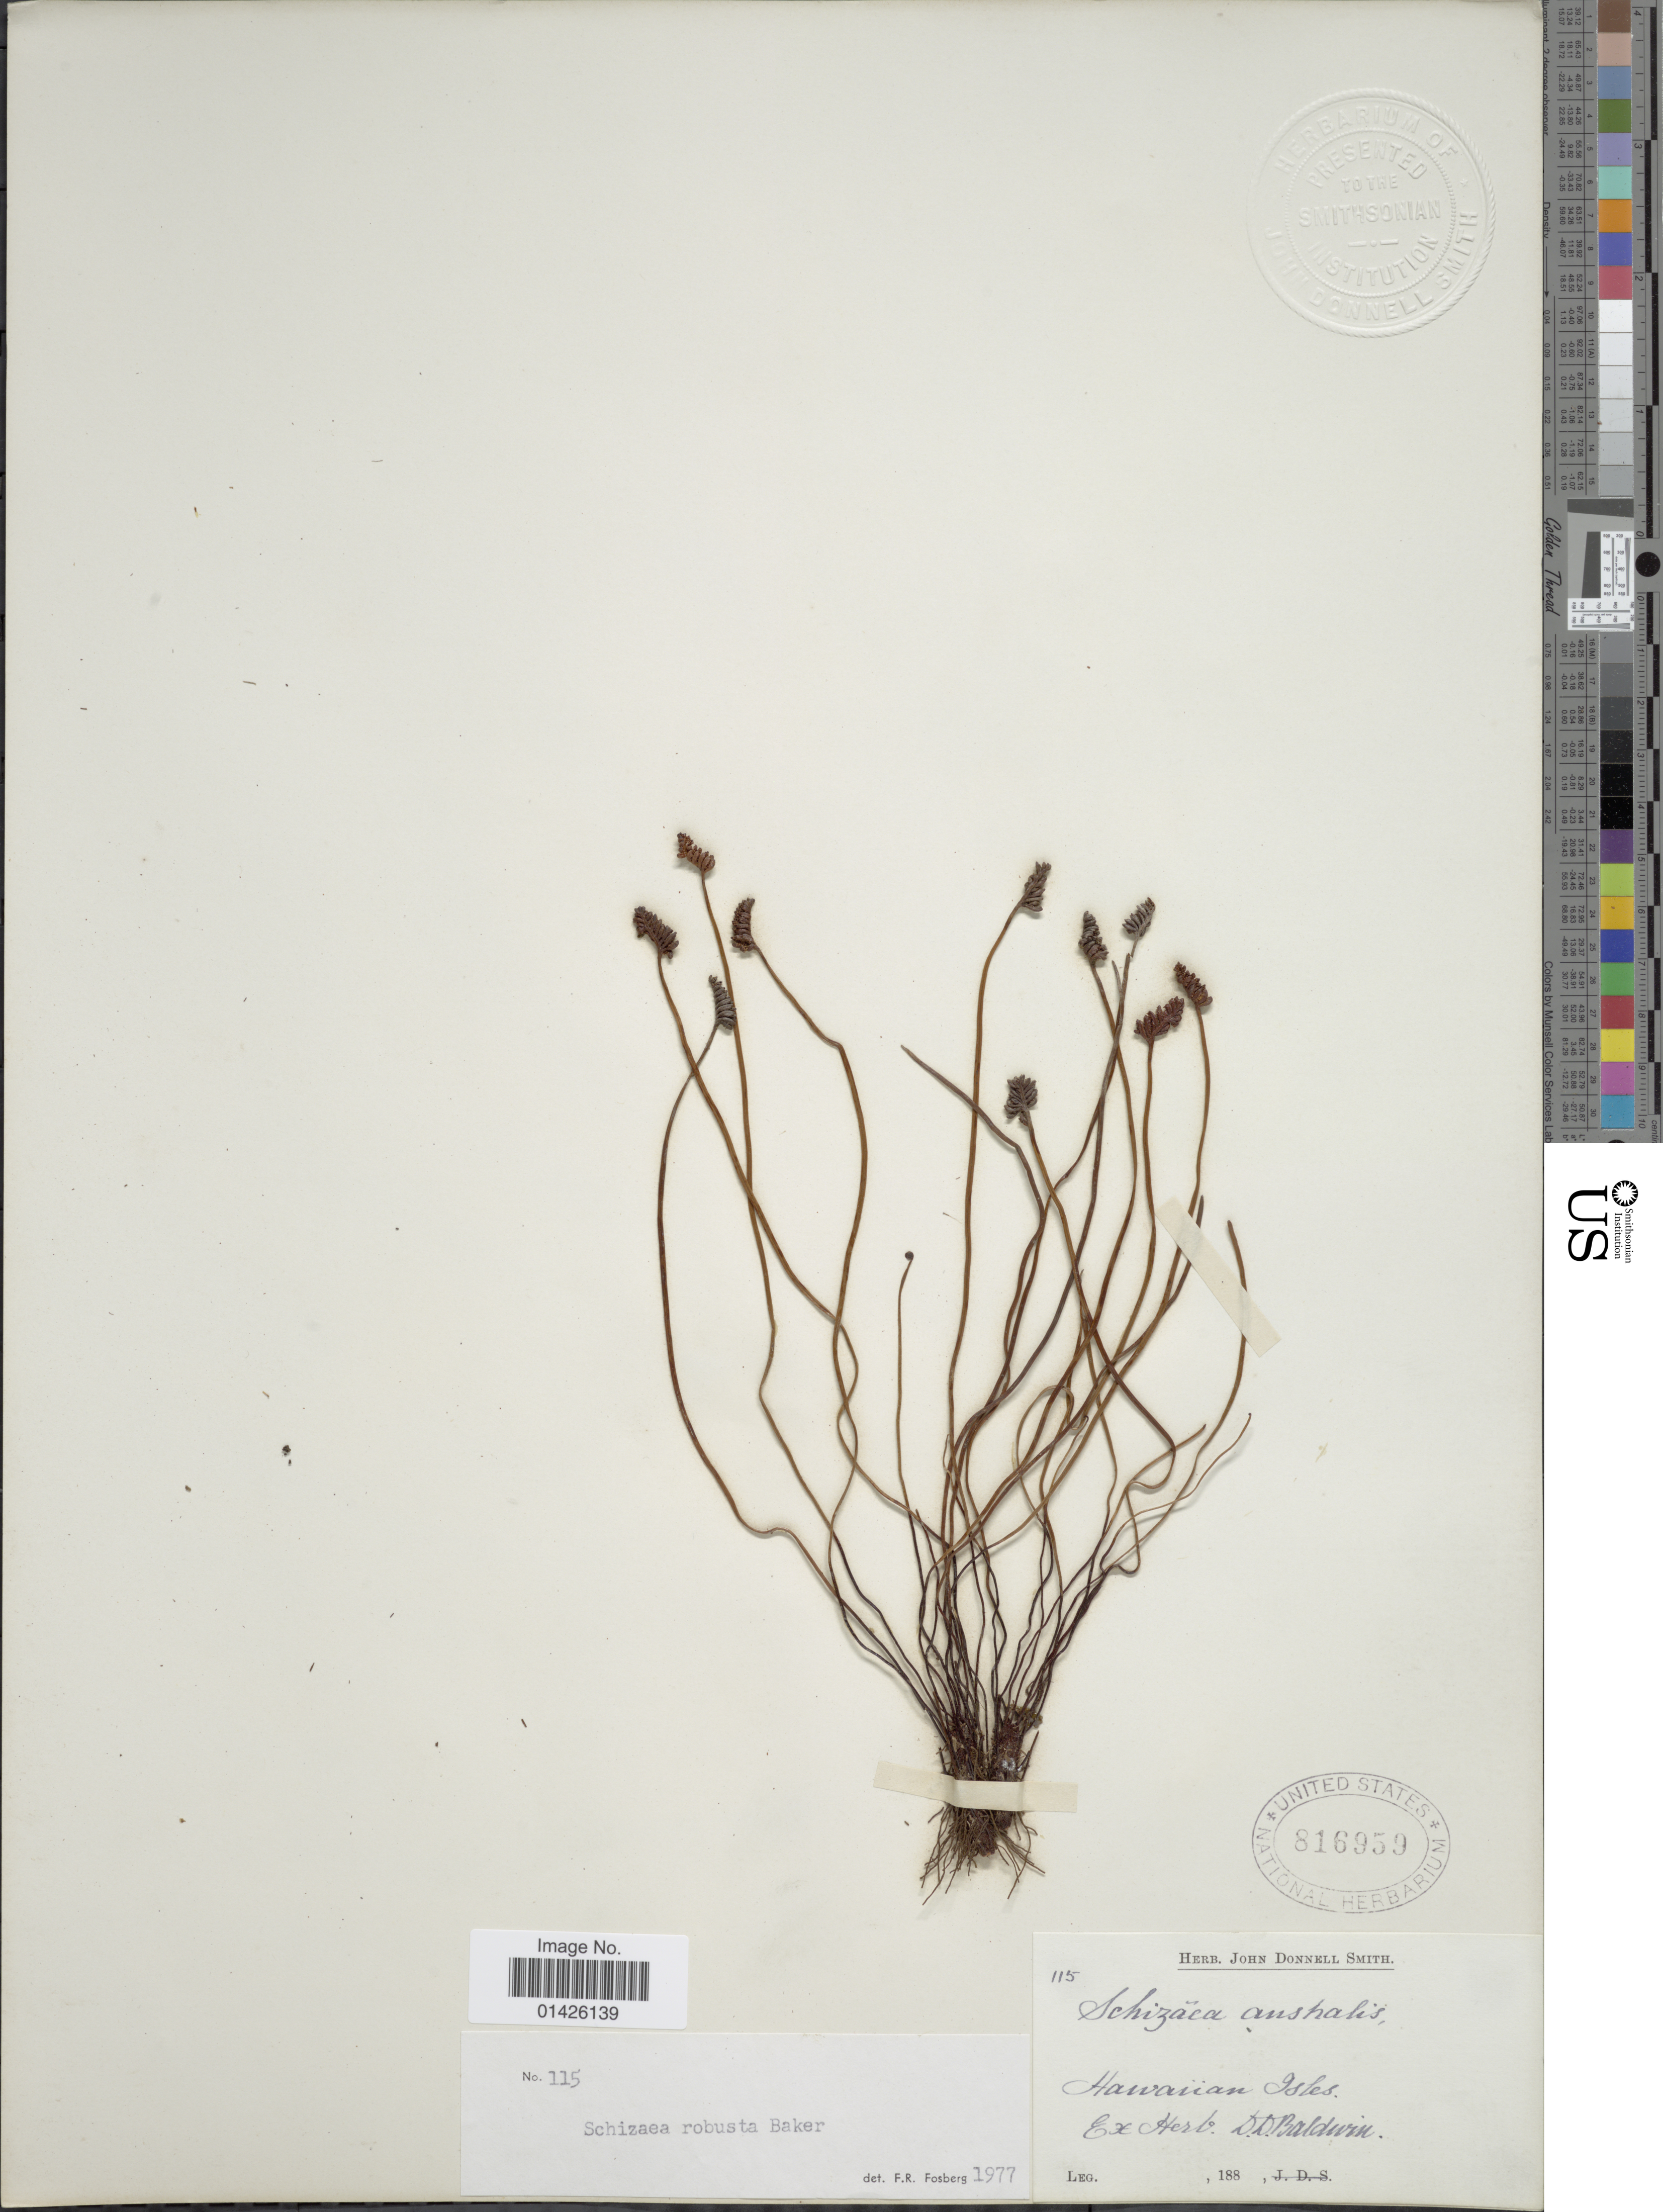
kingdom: Plantae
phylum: Tracheophyta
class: Polypodiopsida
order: Schizaeales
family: Schizaeaceae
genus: Schizaea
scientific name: Schizaea robusta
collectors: ex Herb. John Donnell Smith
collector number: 115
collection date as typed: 188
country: United States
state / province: Hawaii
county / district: Hawaii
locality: Hawaiian Isles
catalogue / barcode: US 816959